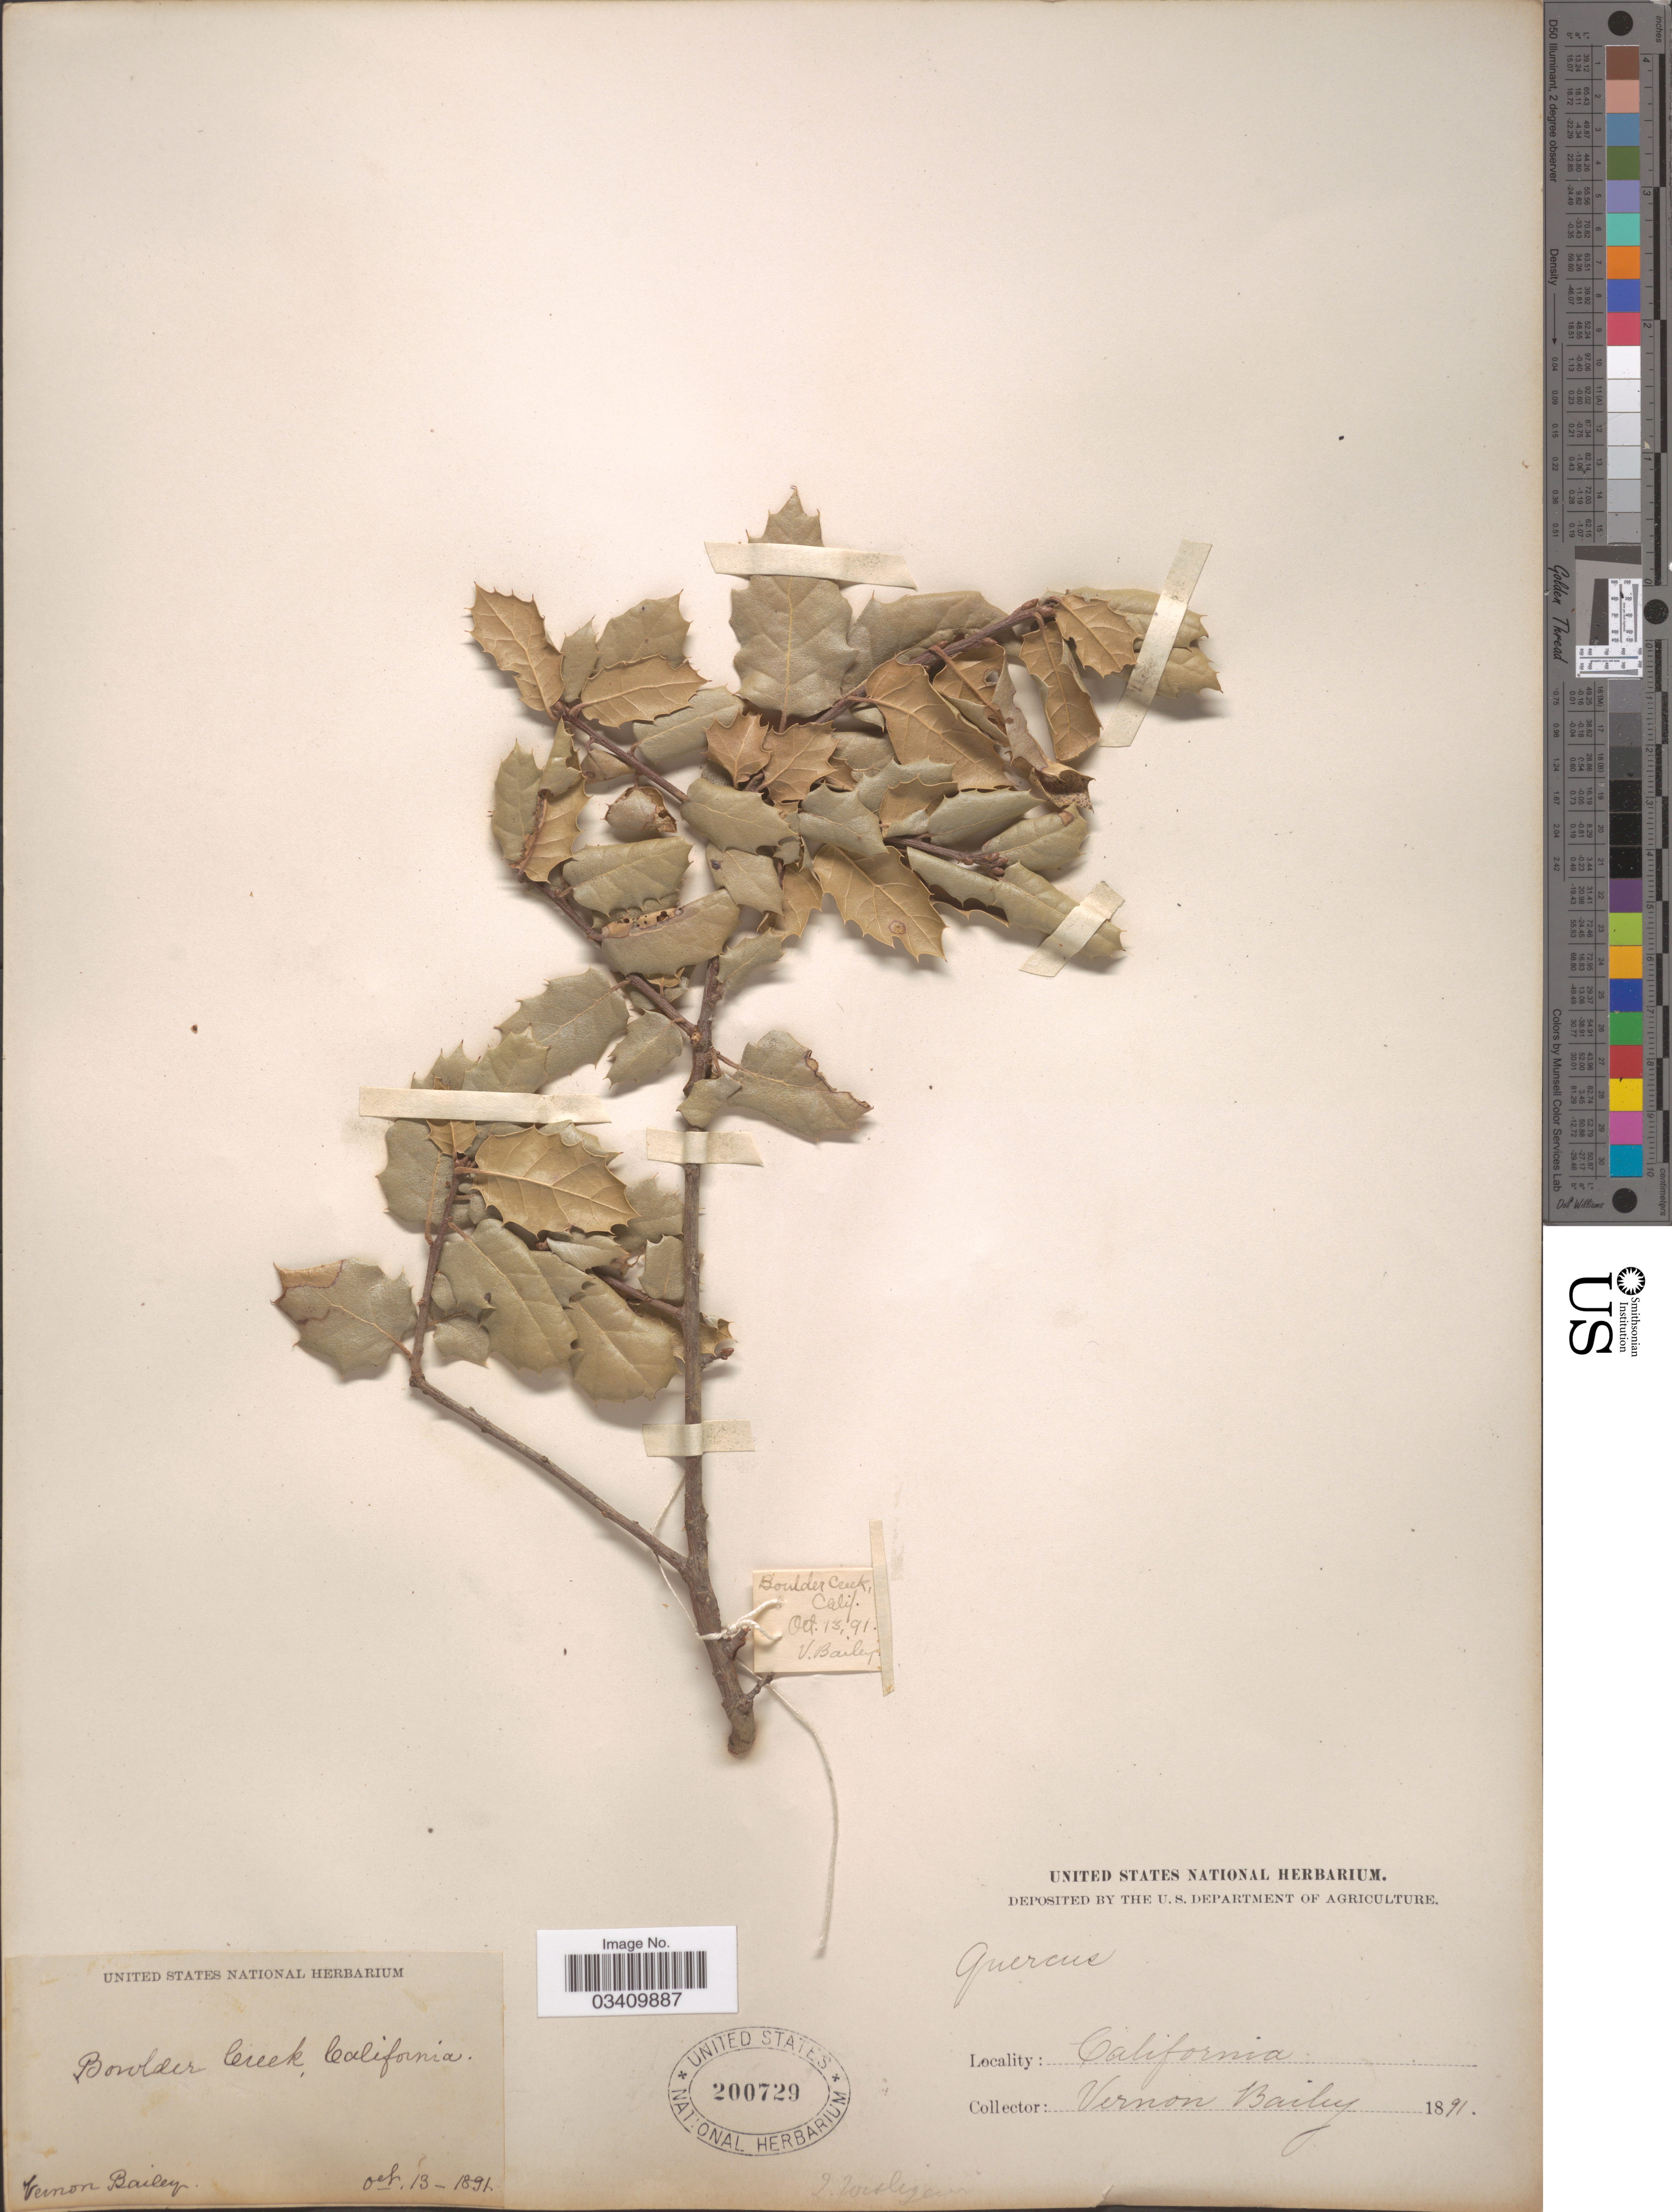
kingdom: Plantae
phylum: Tracheophyta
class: Magnoliopsida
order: Fagales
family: Fagaceae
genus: Quercus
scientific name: Quercus wislizeni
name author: A. DC.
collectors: V. O. Bailey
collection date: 1891-10-13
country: United States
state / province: California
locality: Boulder Creek.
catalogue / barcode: US 200729